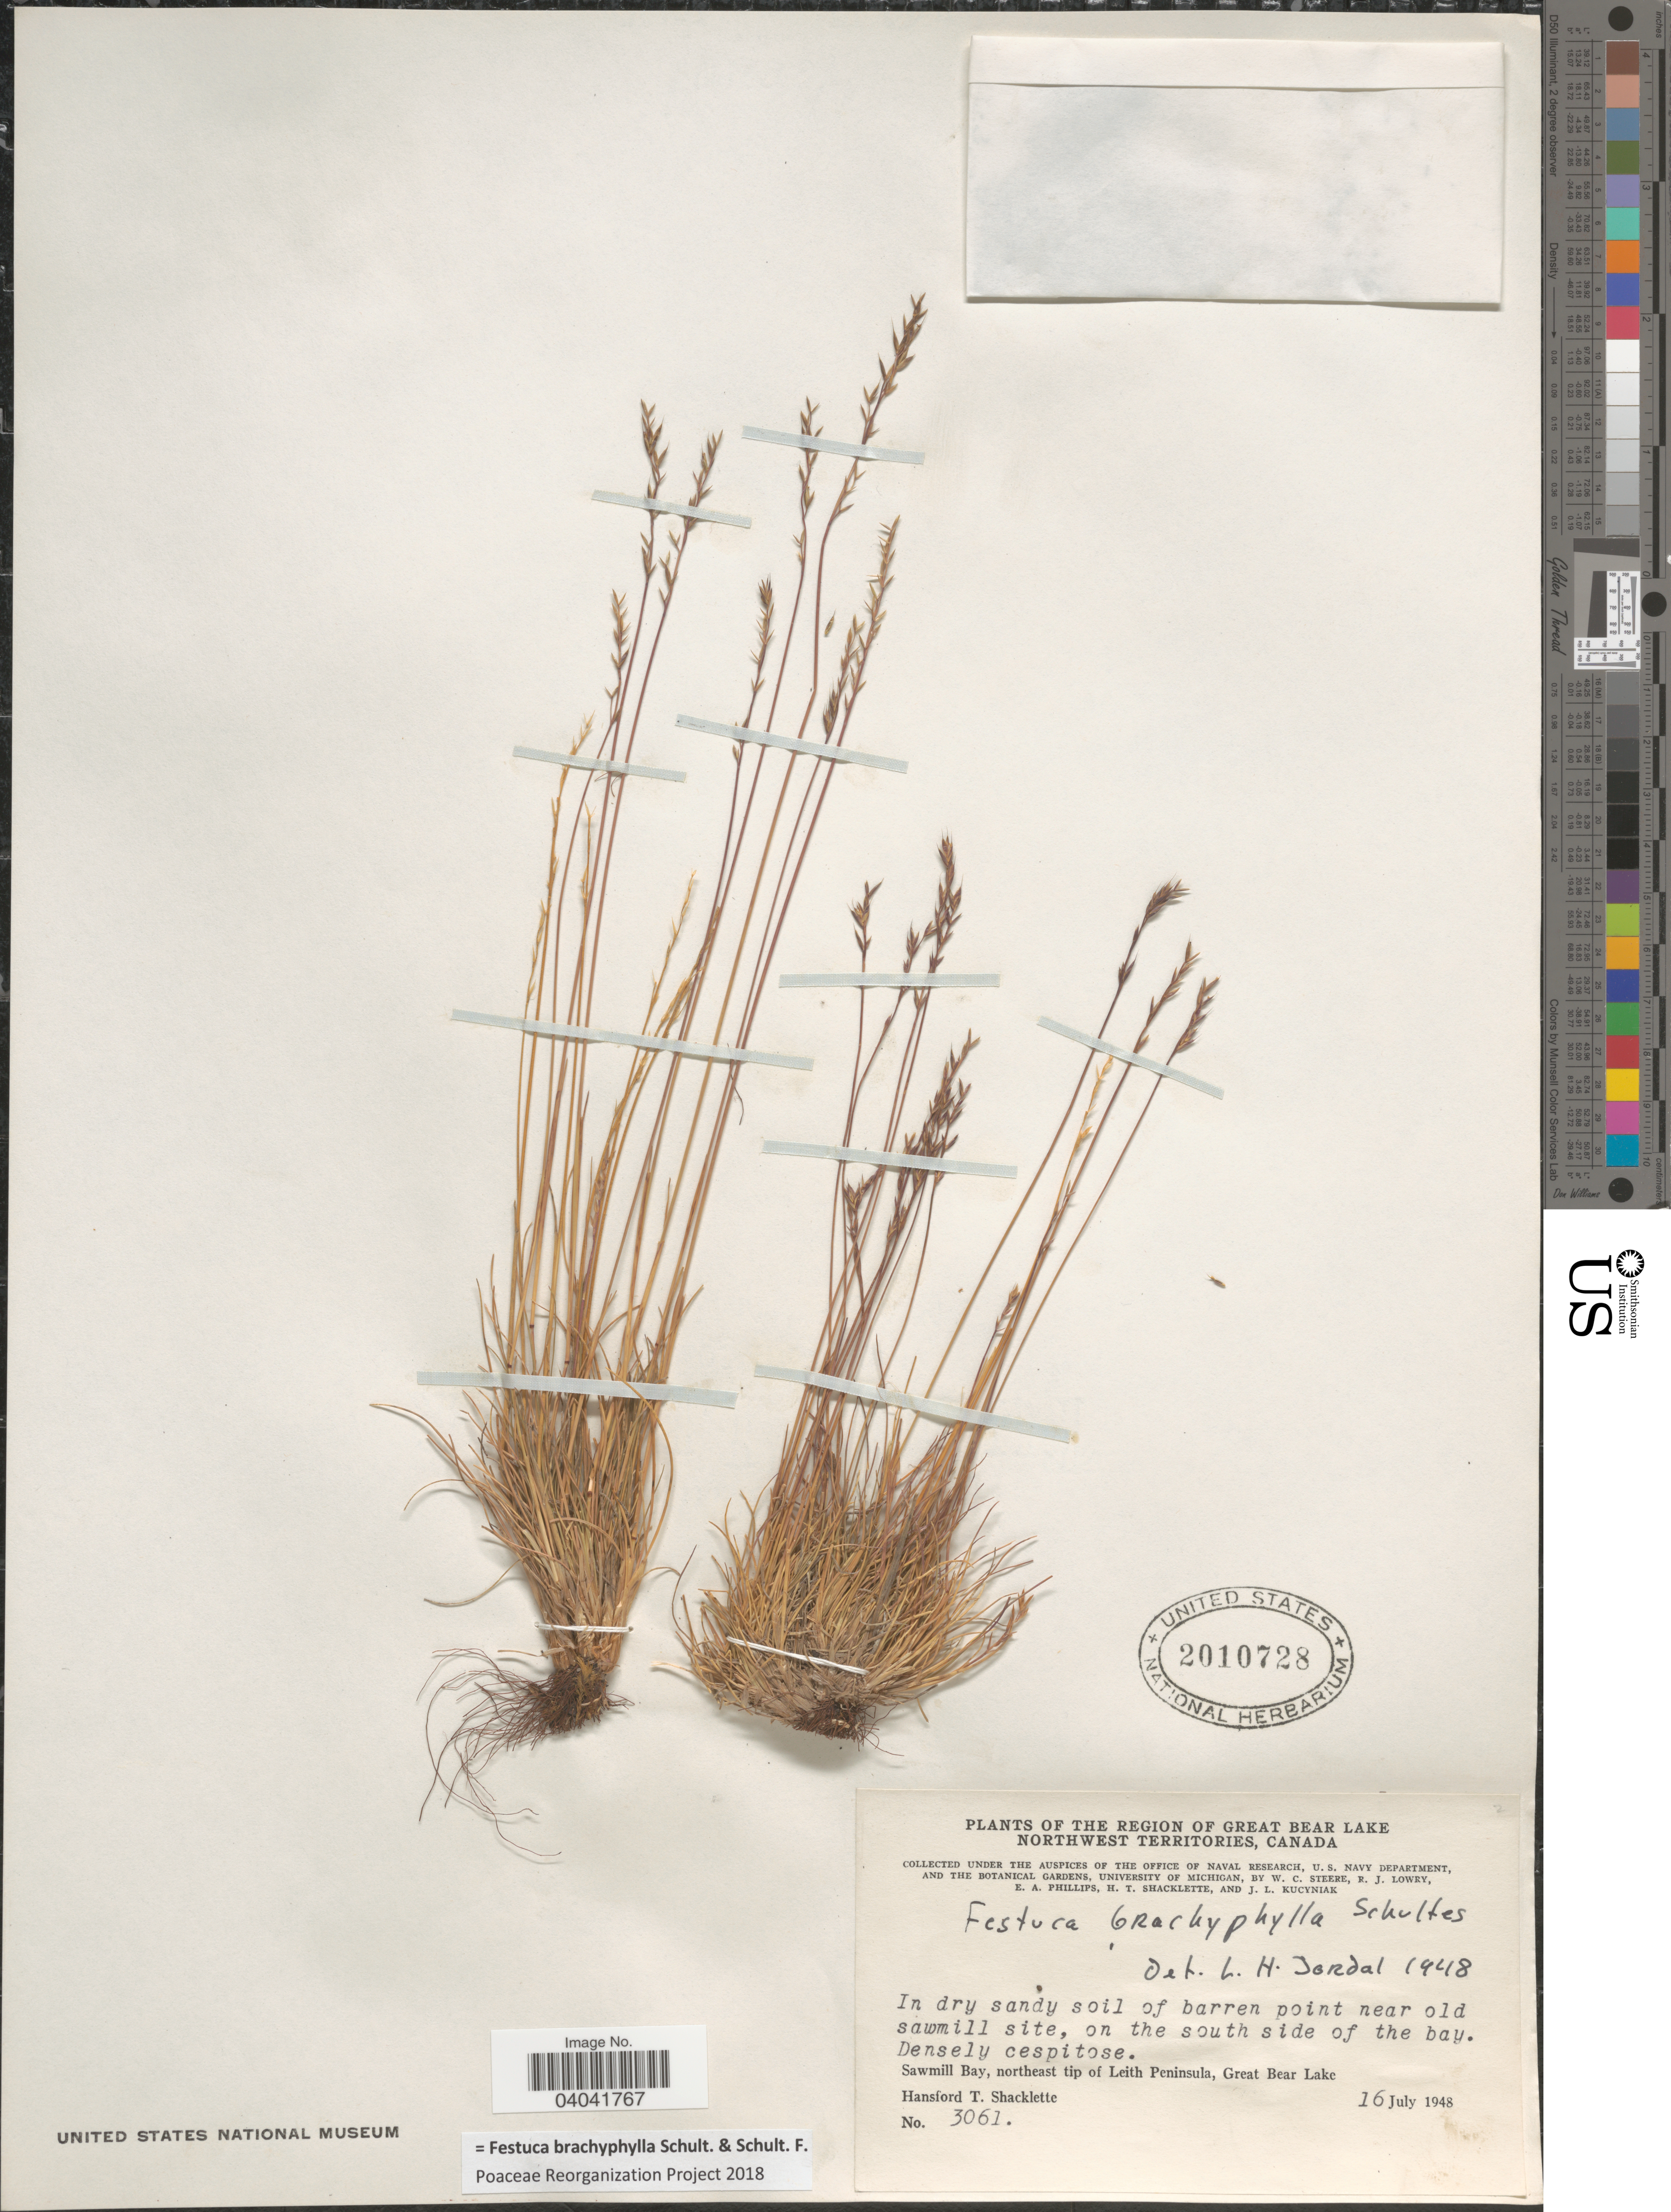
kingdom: Plantae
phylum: Tracheophyta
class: Liliopsida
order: Poales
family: Poaceae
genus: Festuca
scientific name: Festuca brachyphylla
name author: Schult. & Schult. f.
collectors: H. Shacklette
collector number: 3061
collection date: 1948-07-16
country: Canada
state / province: Northwest Territories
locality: The Region of Great Bear Lake. On the south side of the bay. Sawmill Bay, northeast tip of Leith Peninsula, Great Bear Lake.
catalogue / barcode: US 2010728